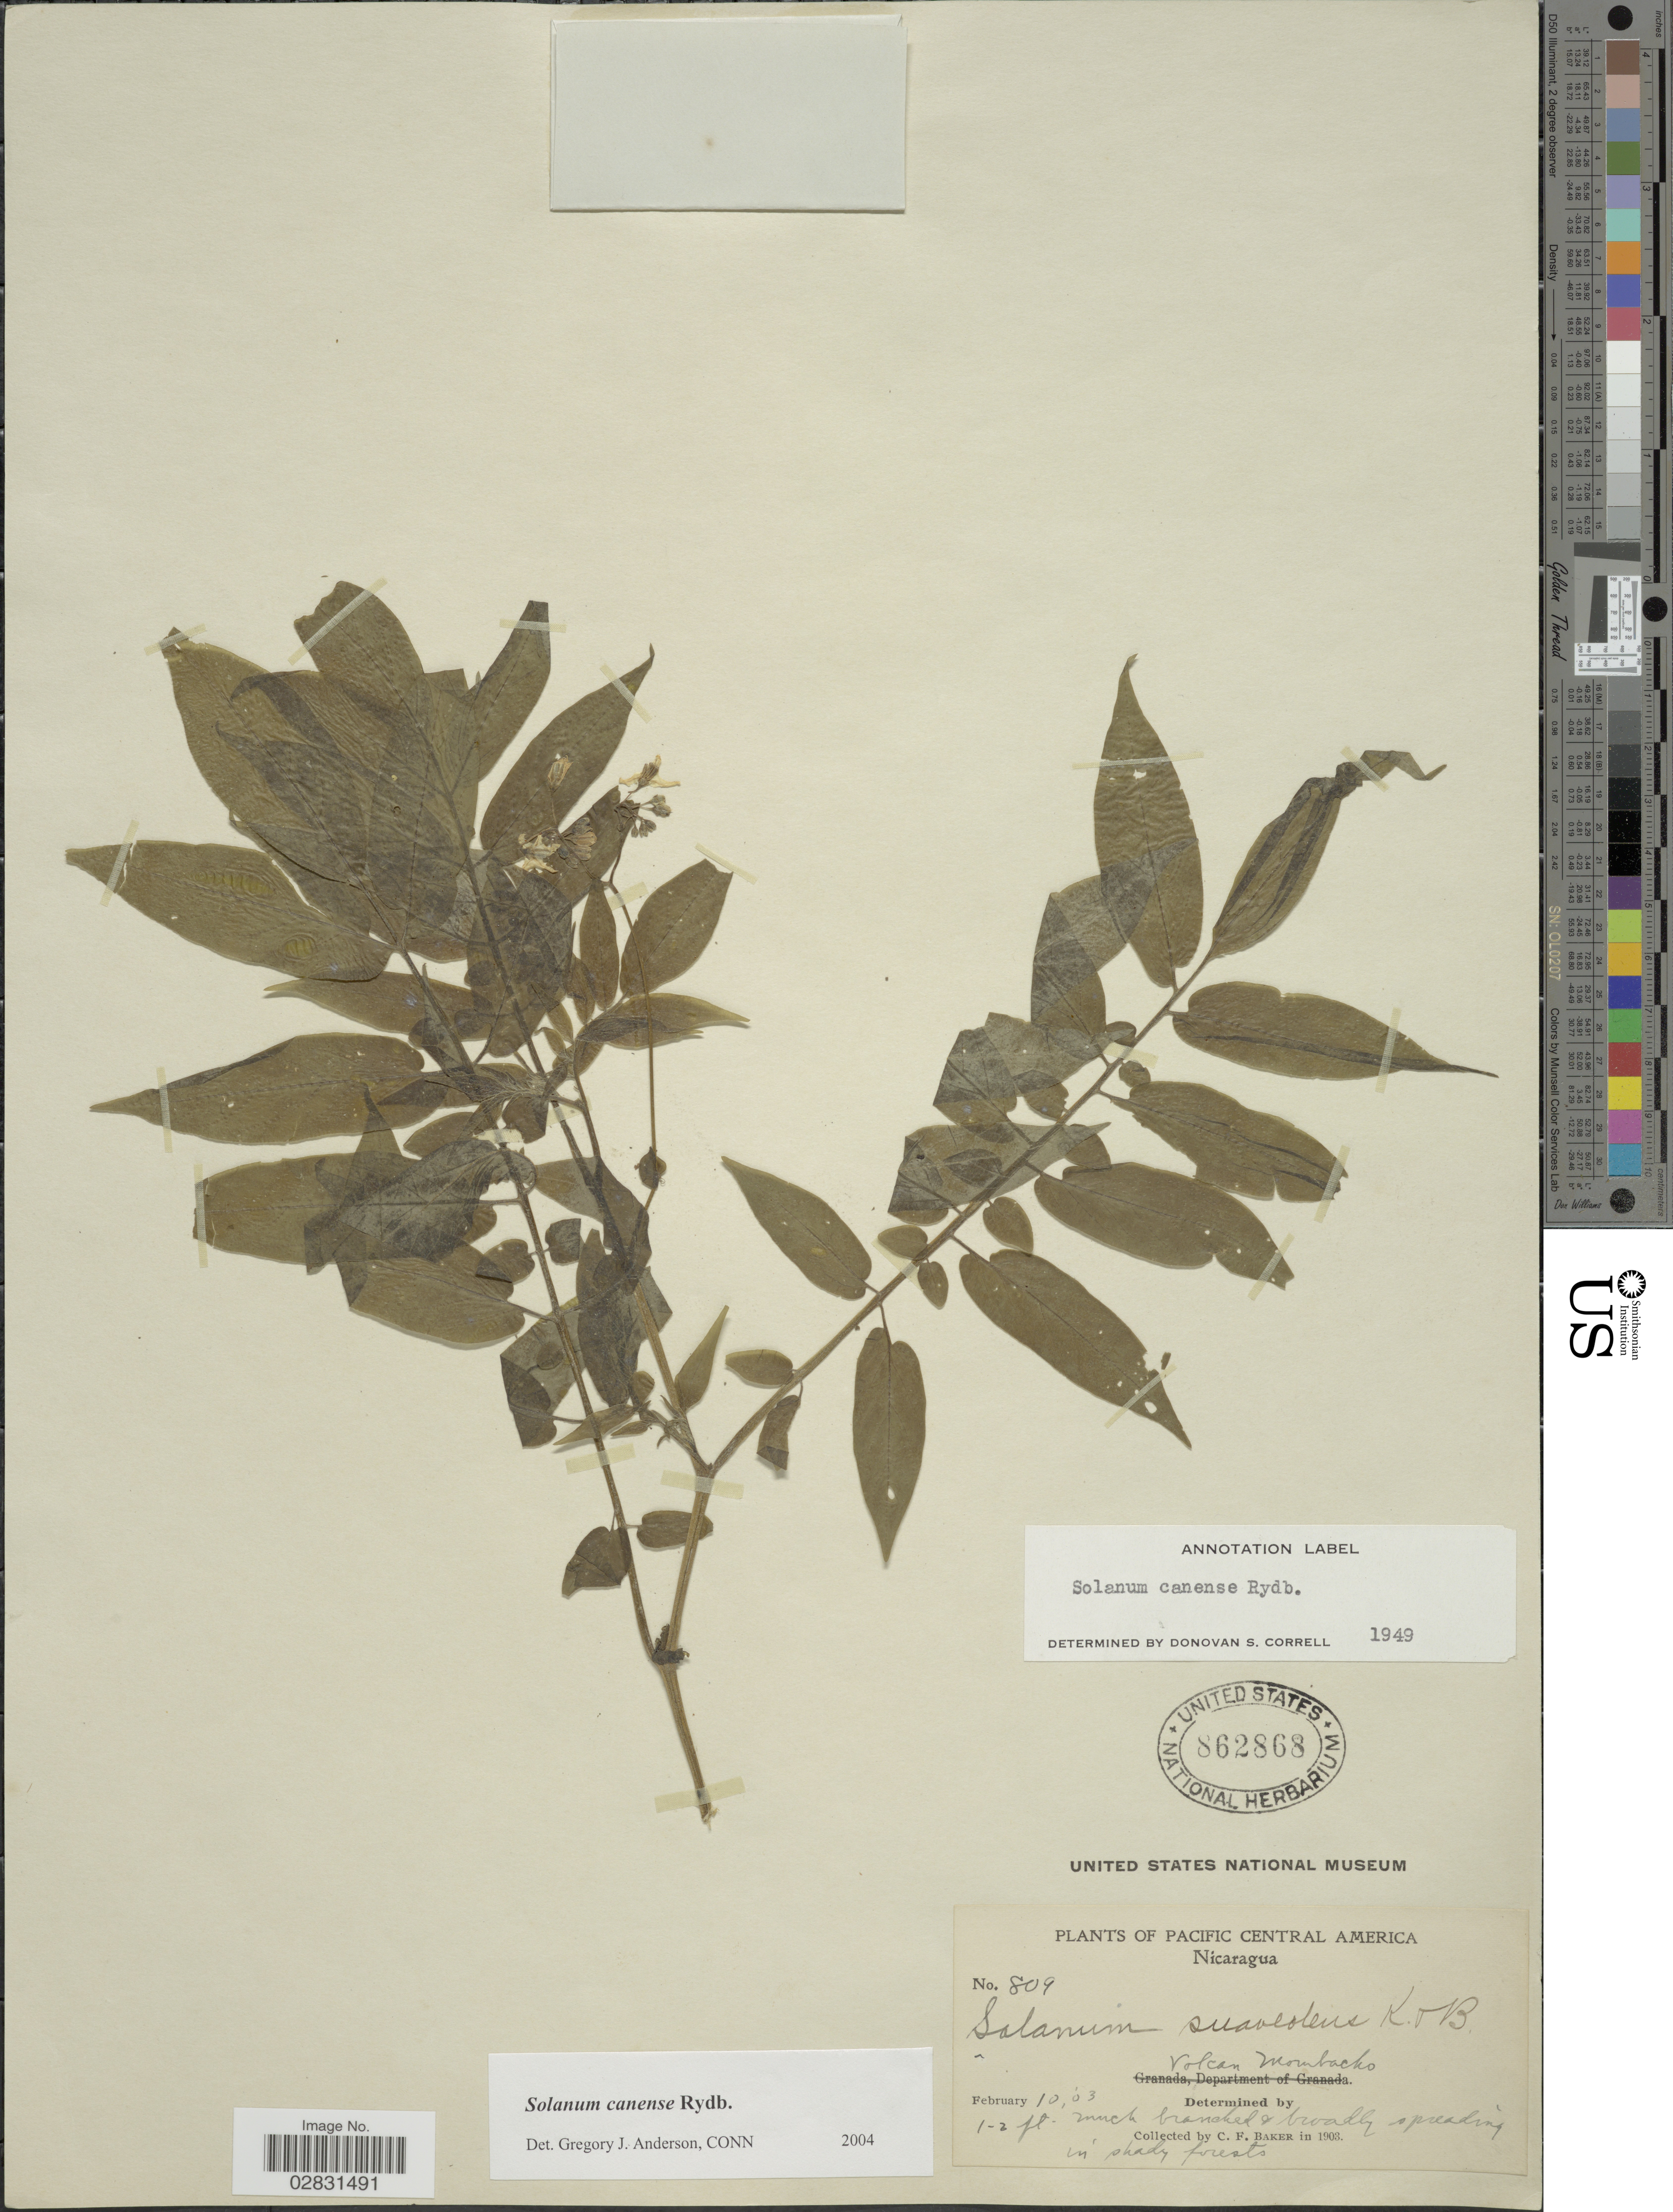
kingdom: Plantae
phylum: Tracheophyta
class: Magnoliopsida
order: Solanales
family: Solanaceae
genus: Solanum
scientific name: Solanum canense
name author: Rydb.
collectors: C. F. Baker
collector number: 809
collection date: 1903-02-10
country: Nicaragua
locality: Pacific Central America. Volcan Mombacho.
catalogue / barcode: US 862868